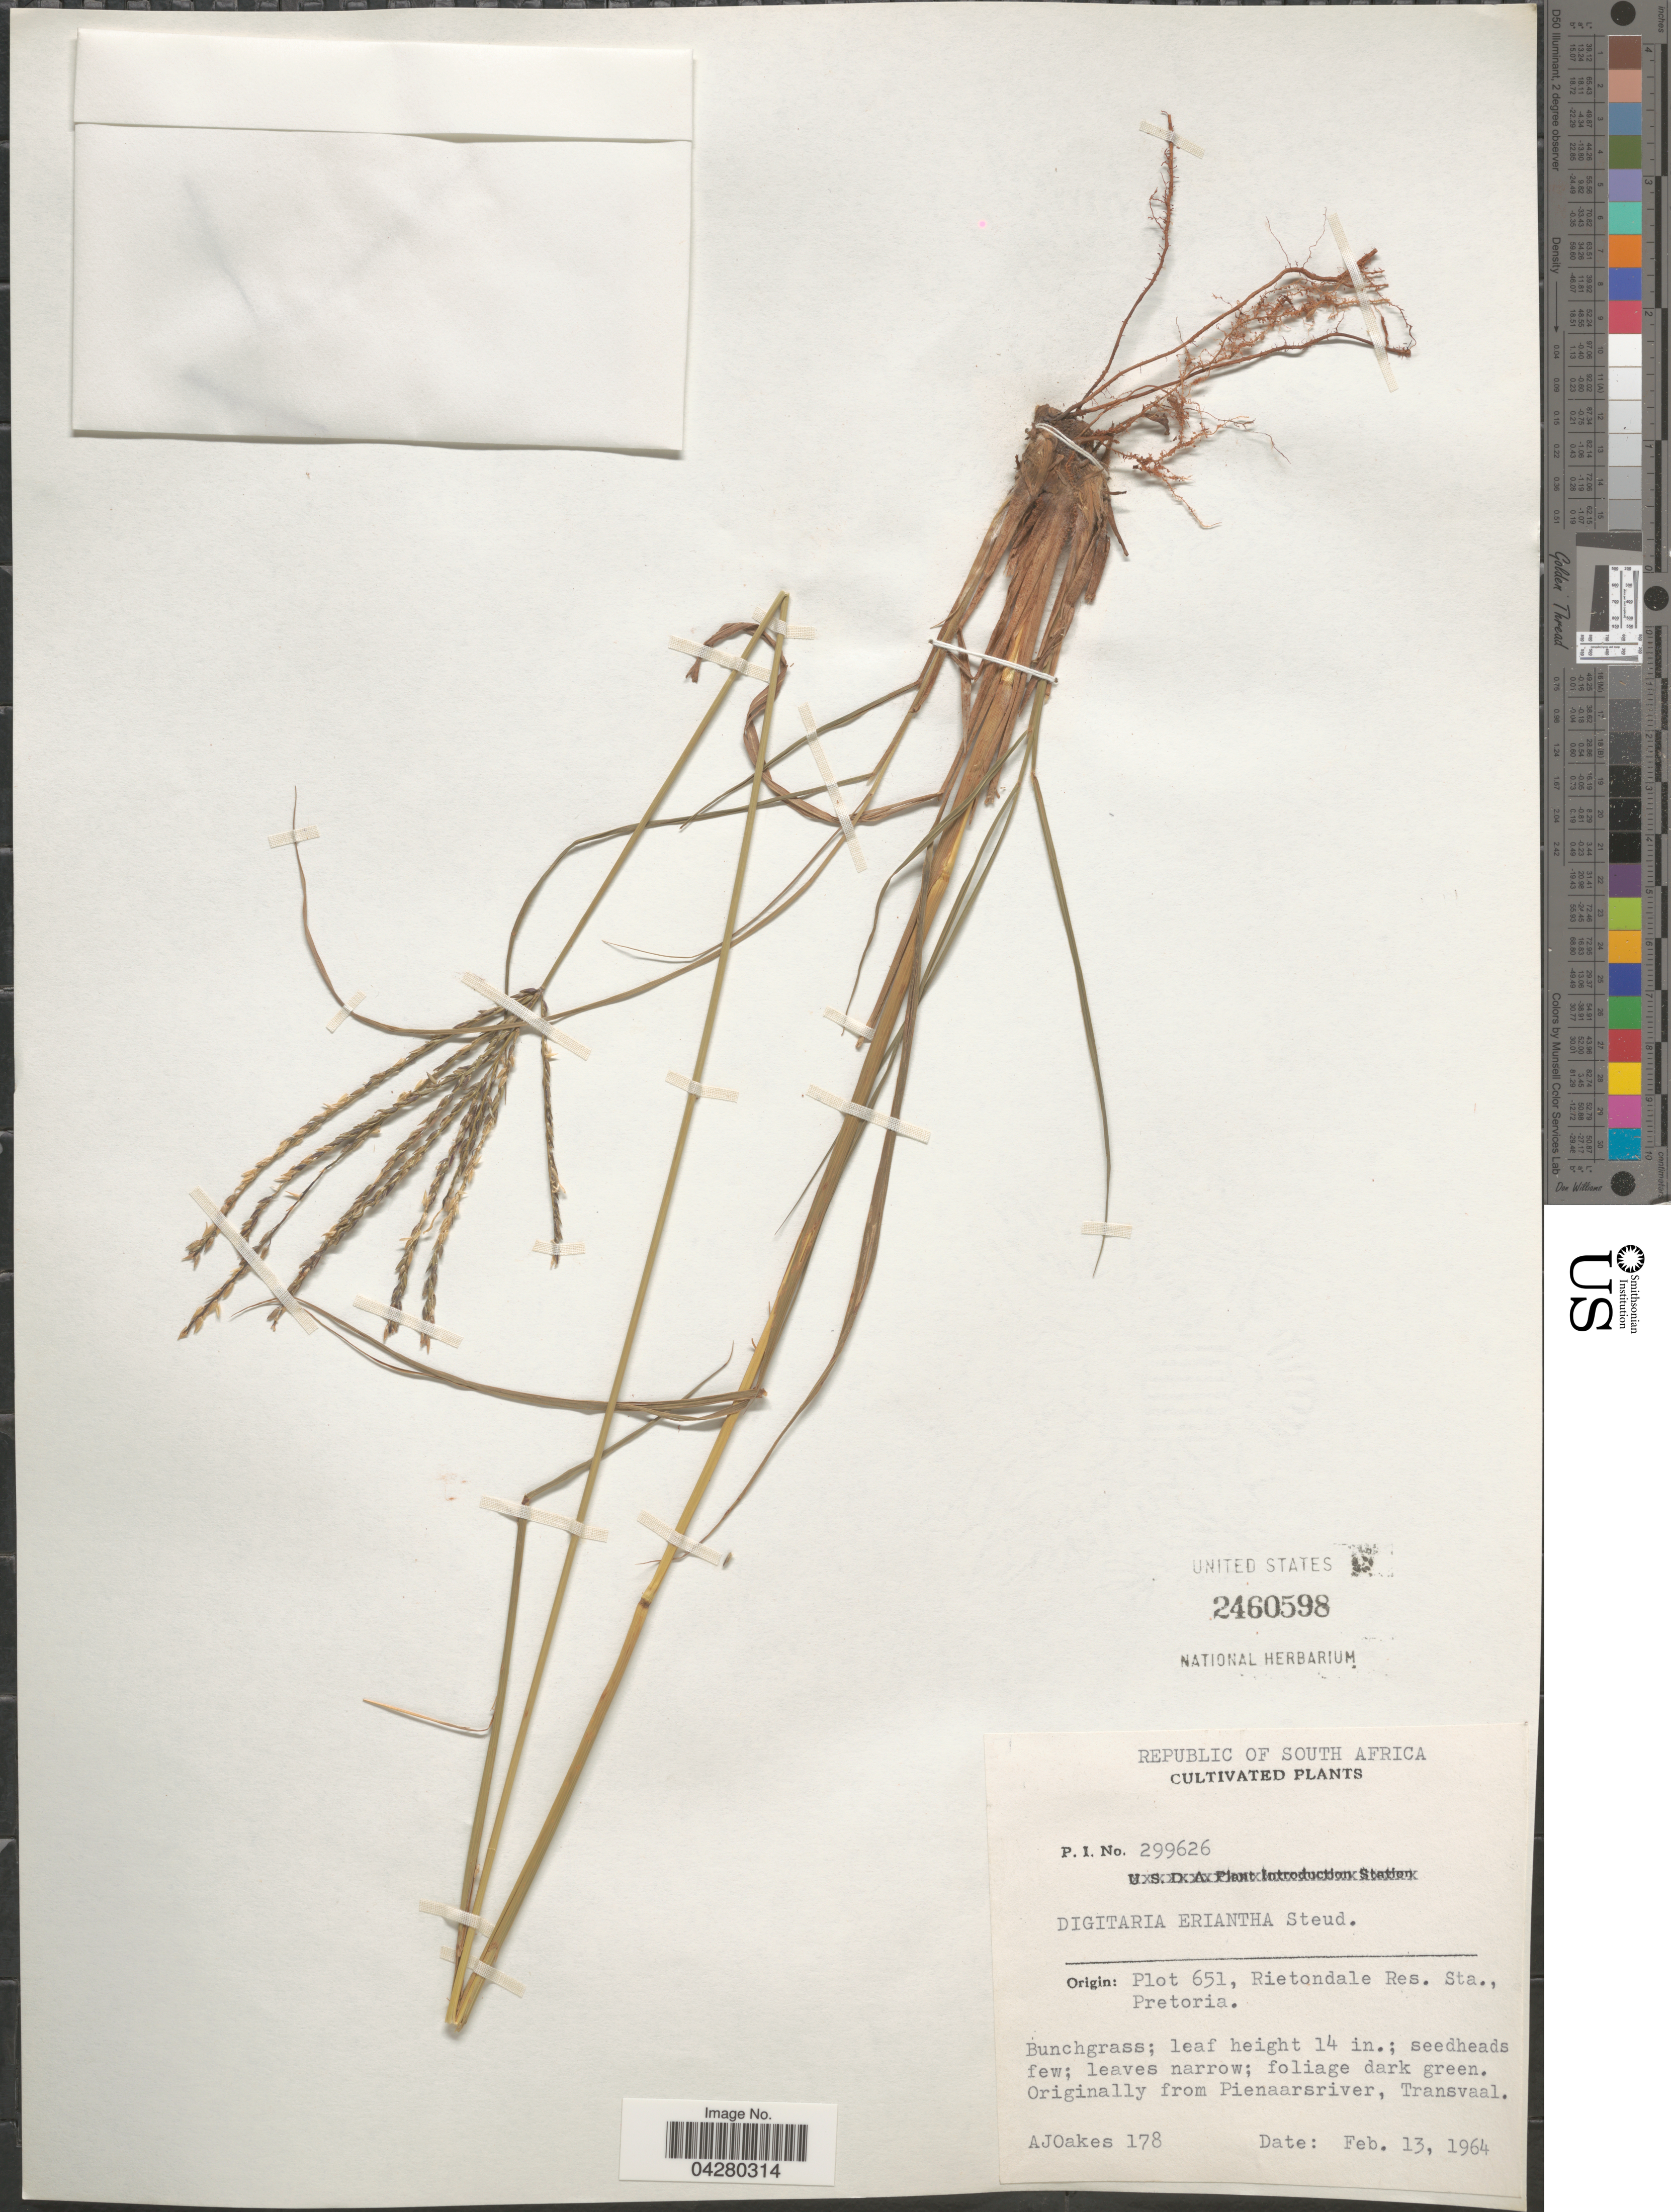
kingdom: Plantae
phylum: Tracheophyta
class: Liliopsida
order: Poales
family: Poaceae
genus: Digitaria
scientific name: Digitaria eriantha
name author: Steud.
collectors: A. Oakes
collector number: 178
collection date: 1964-02-13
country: South Africa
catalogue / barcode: US 2460598